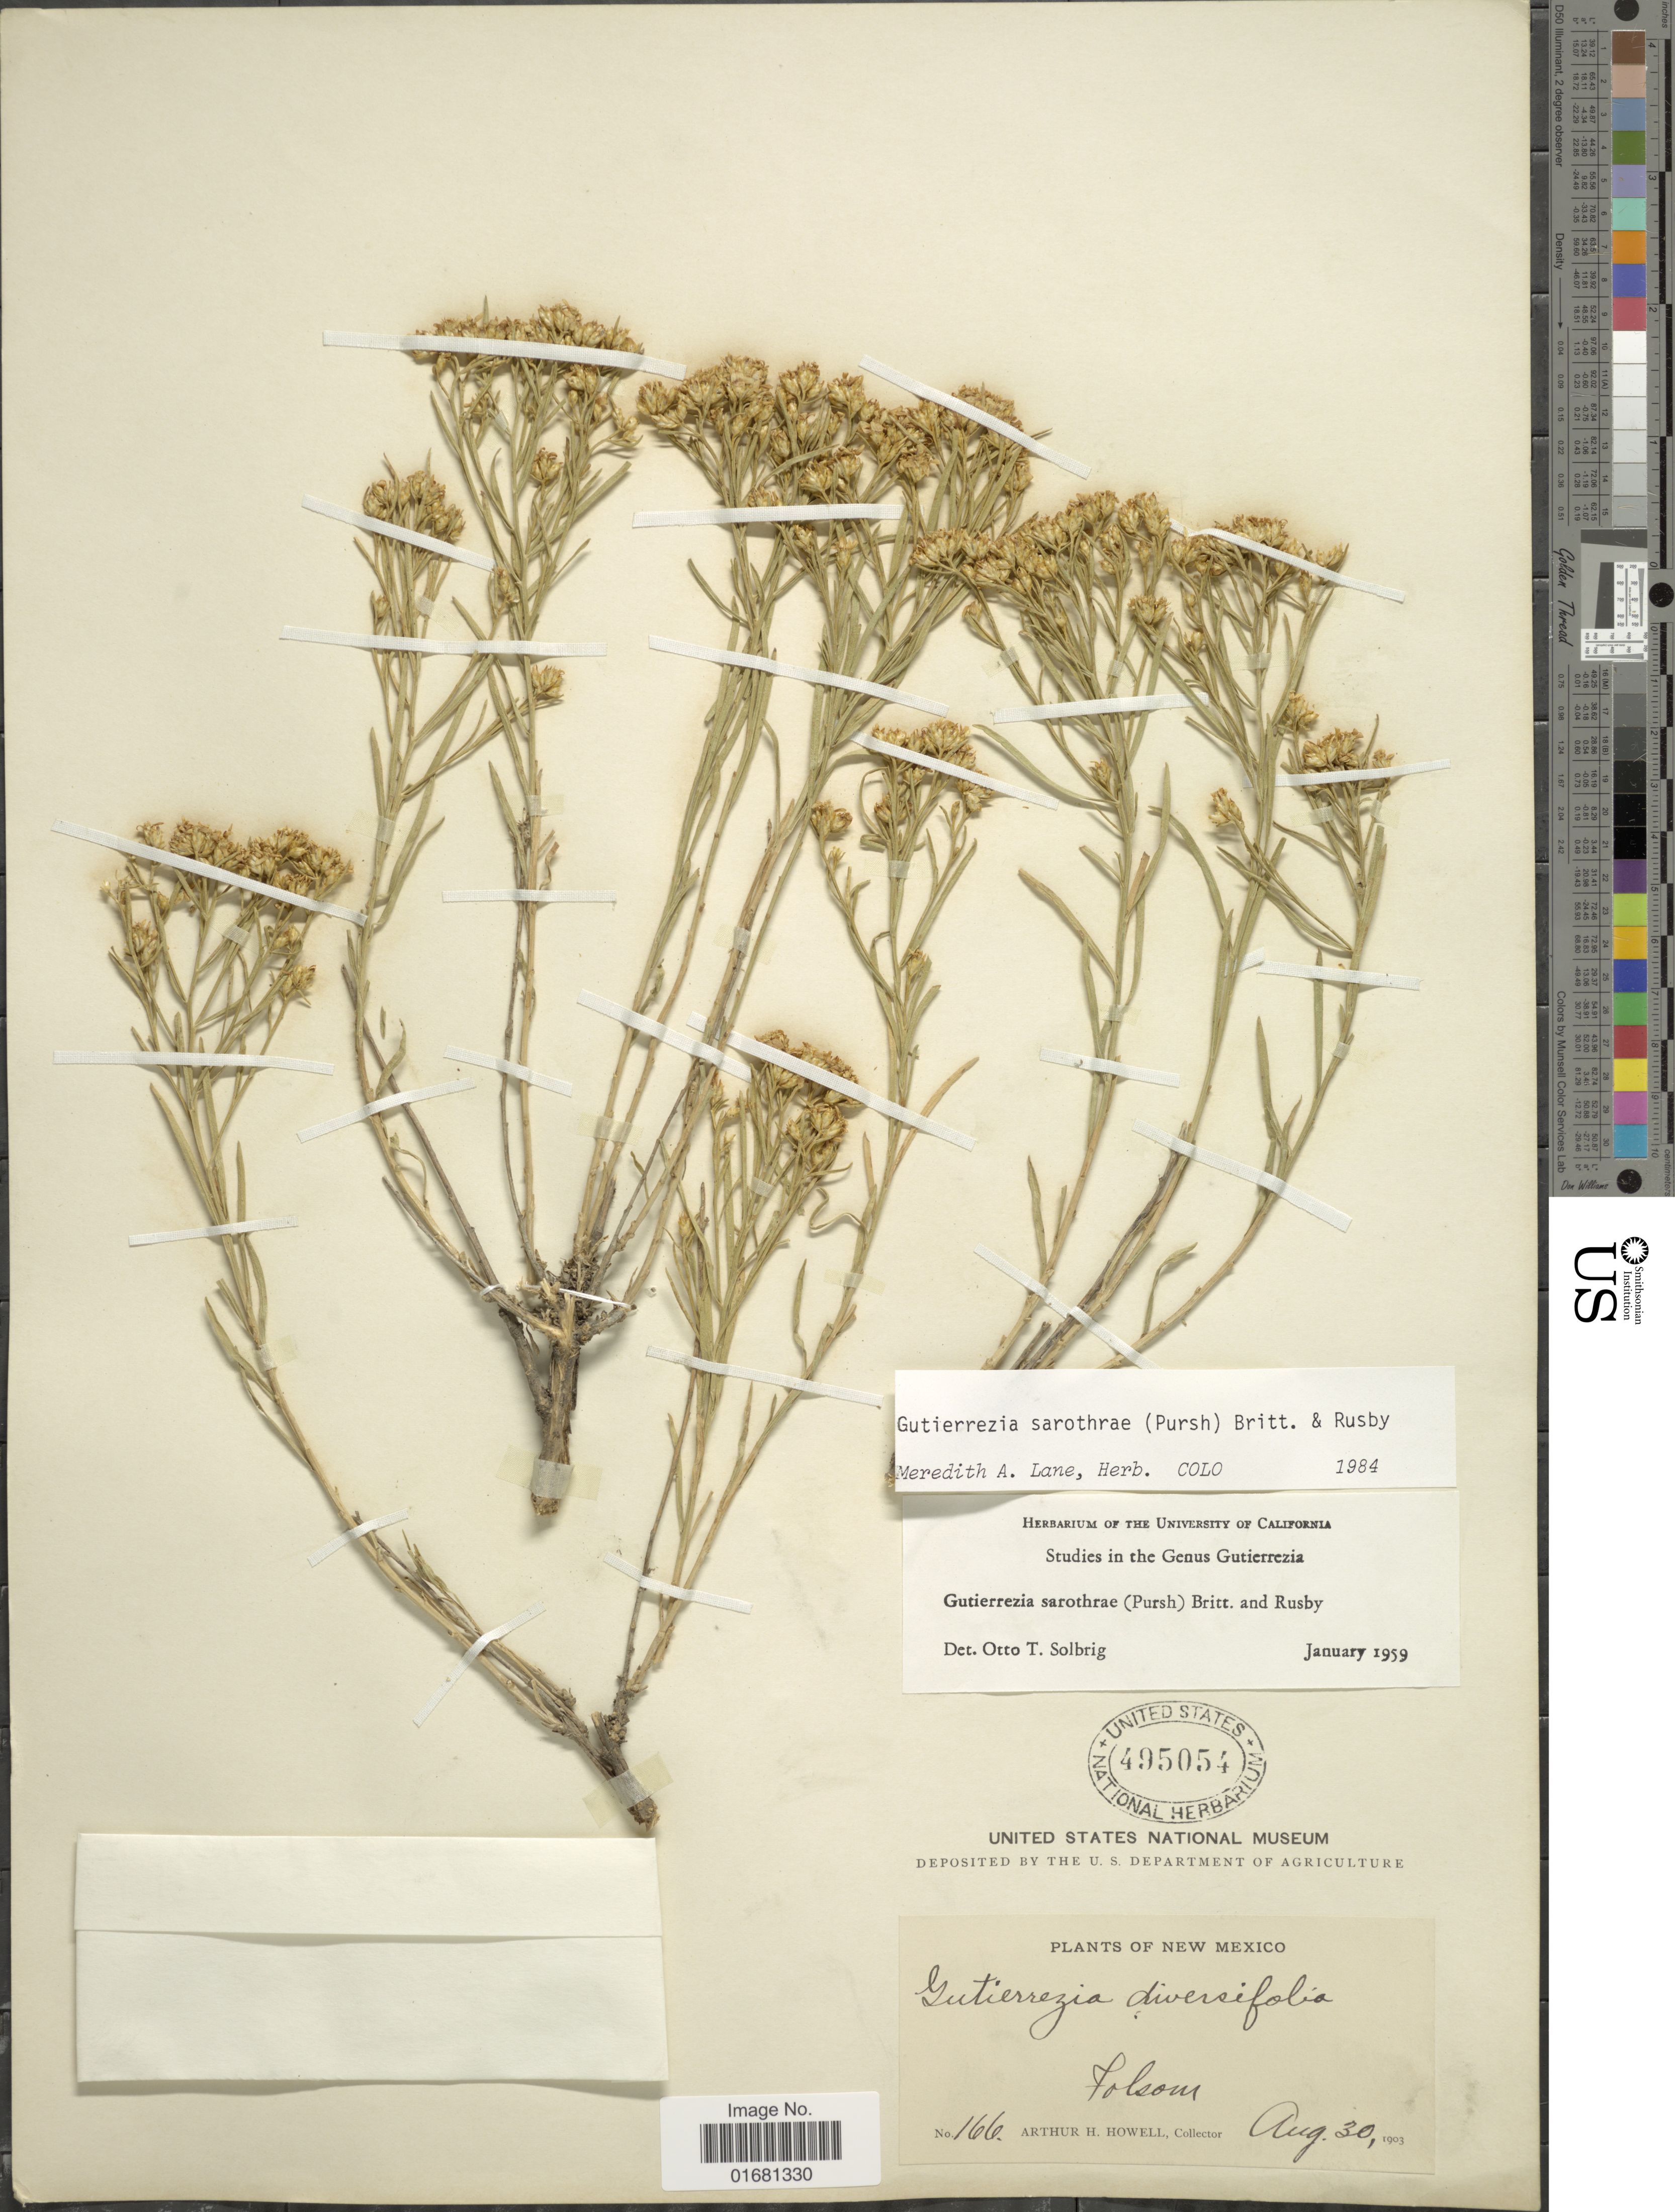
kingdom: Plantae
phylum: Tracheophyta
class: Magnoliopsida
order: Asterales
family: Asteraceae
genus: Gutierrezia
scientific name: Gutierrezia sarothrae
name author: (Pursh) Britton & Rusby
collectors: A. H. Howell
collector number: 166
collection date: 1903-08-30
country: United States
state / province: New Mexico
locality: Folsom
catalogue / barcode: US 495054